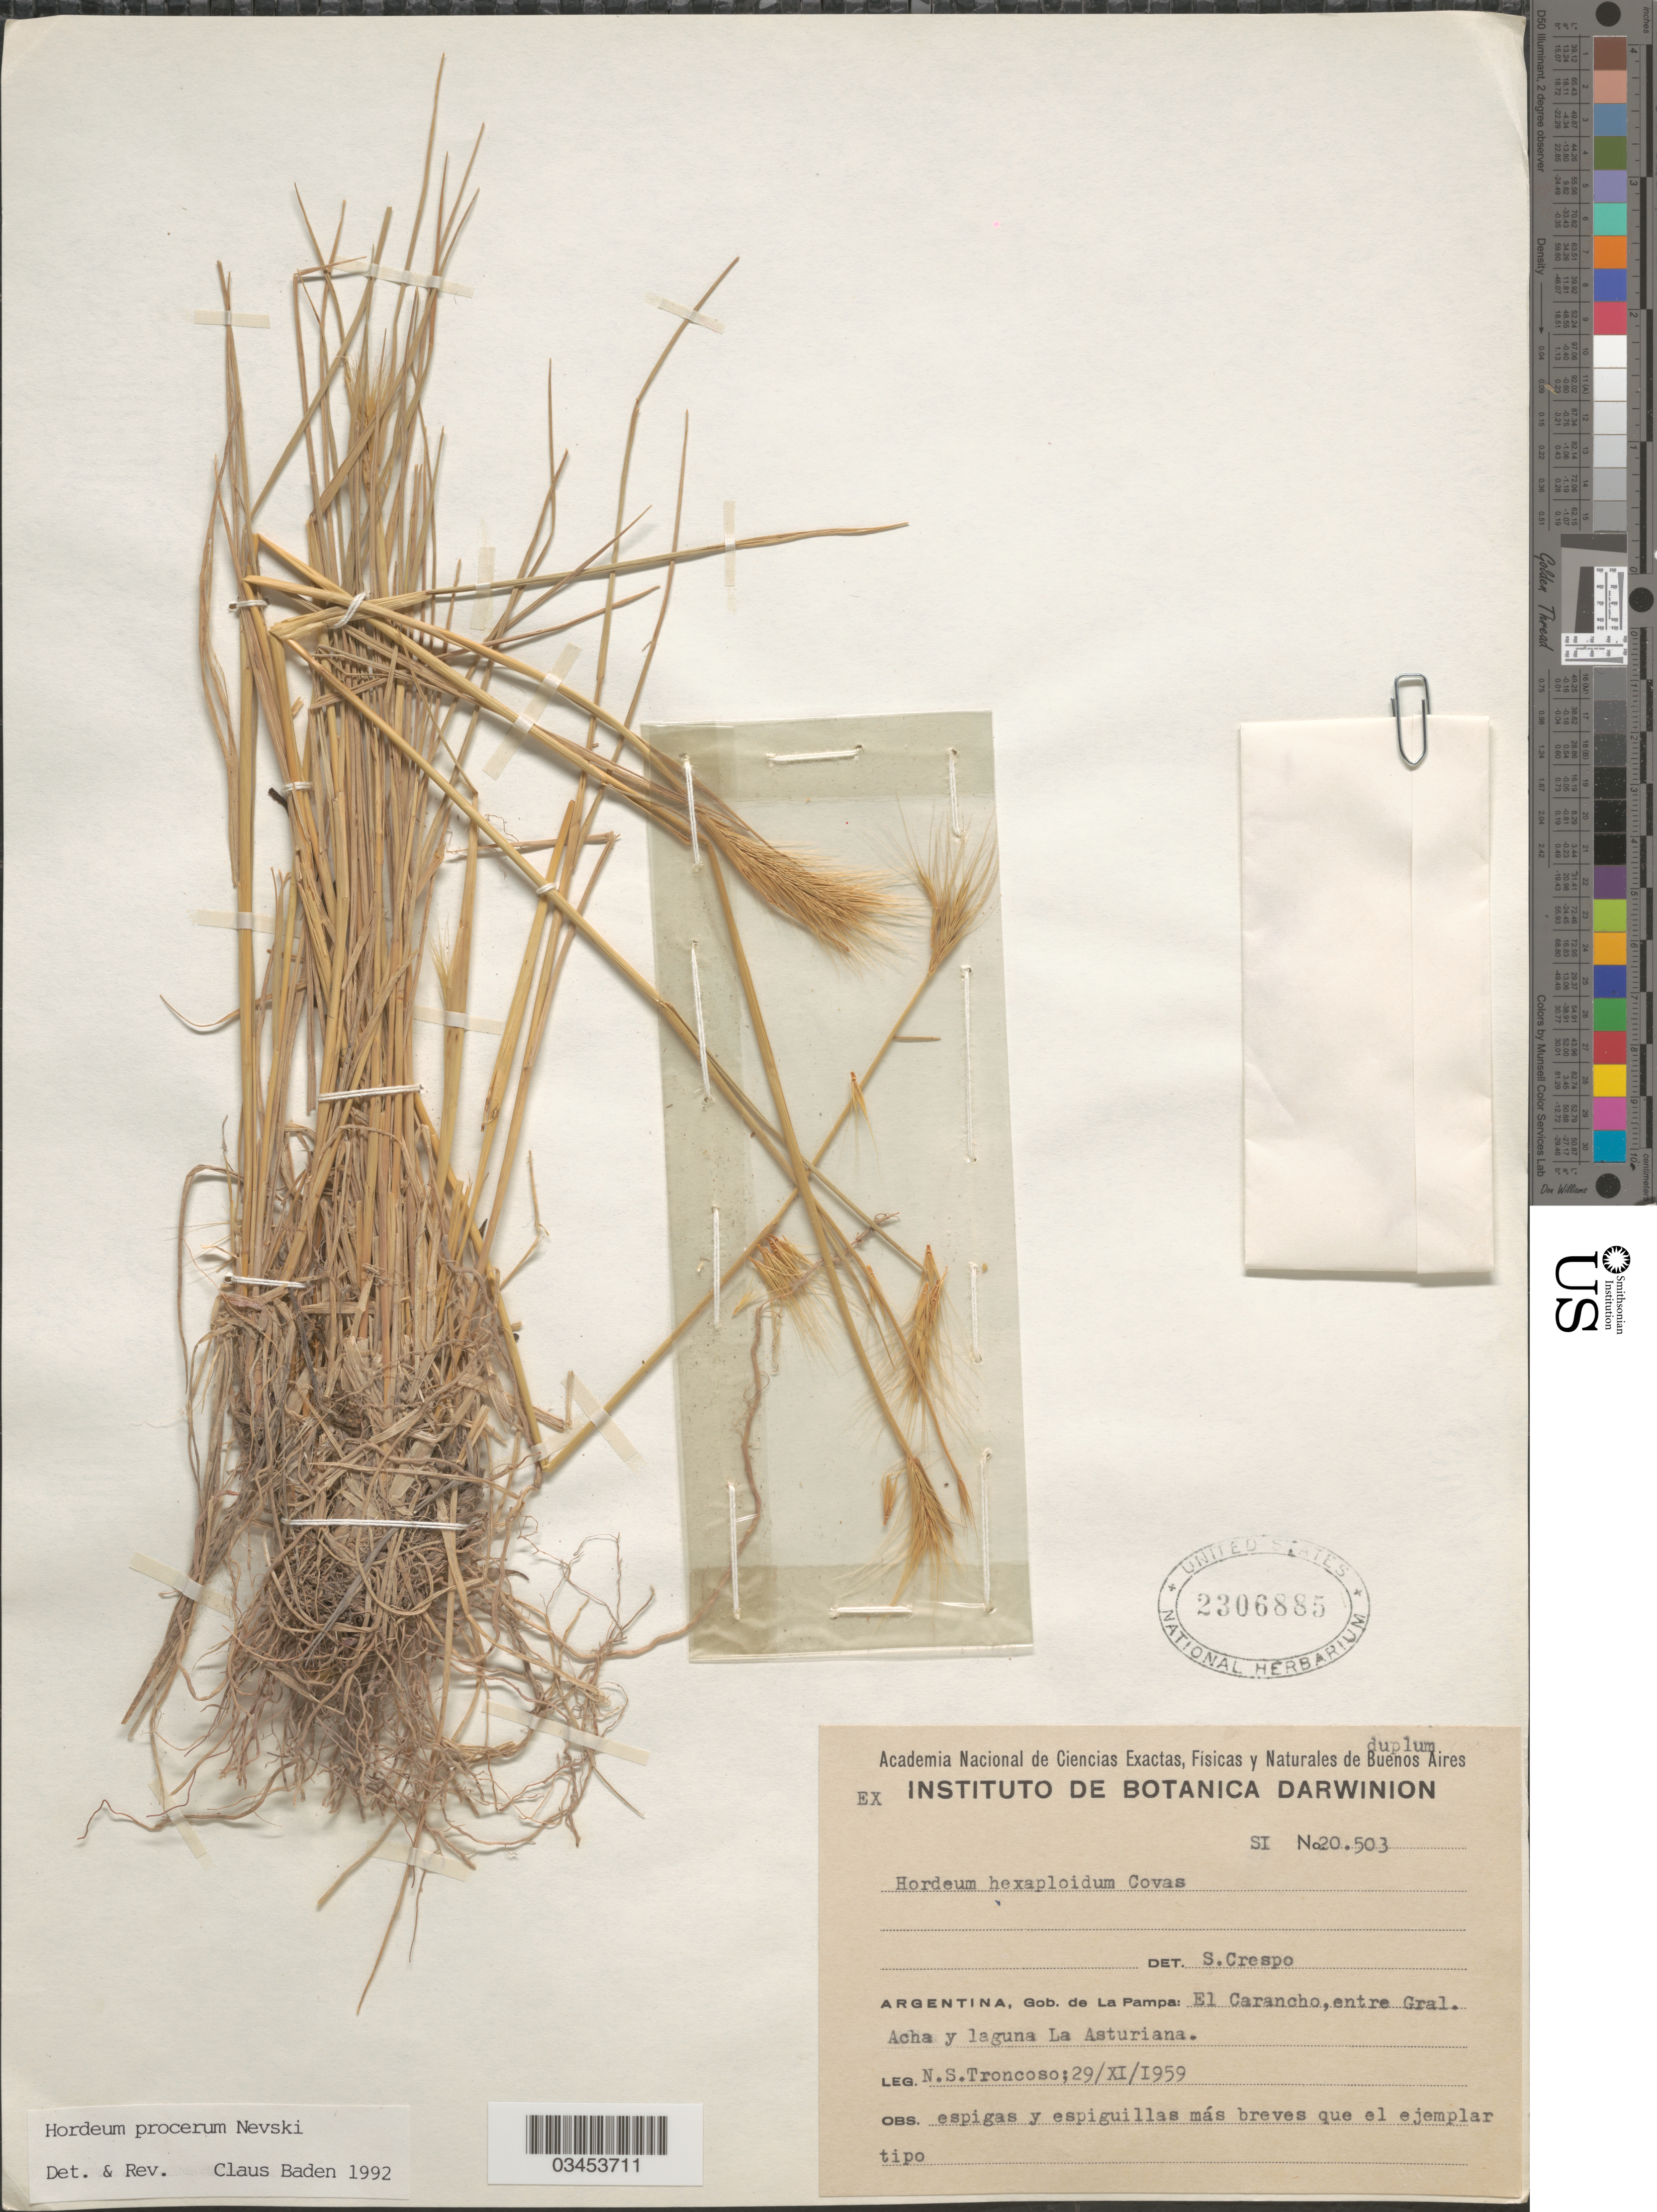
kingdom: Plantae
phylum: Tracheophyta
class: Liliopsida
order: Poales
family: Poaceae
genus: Hordeum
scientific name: Hordeum procerum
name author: Nevski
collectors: N. Troncoso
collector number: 20503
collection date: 1959-11-29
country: Argentina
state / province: La Pampa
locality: Gob. de La Pampa: El Carancho, entre Gral. Acha y laguna La Asturiana.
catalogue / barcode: US 2306885